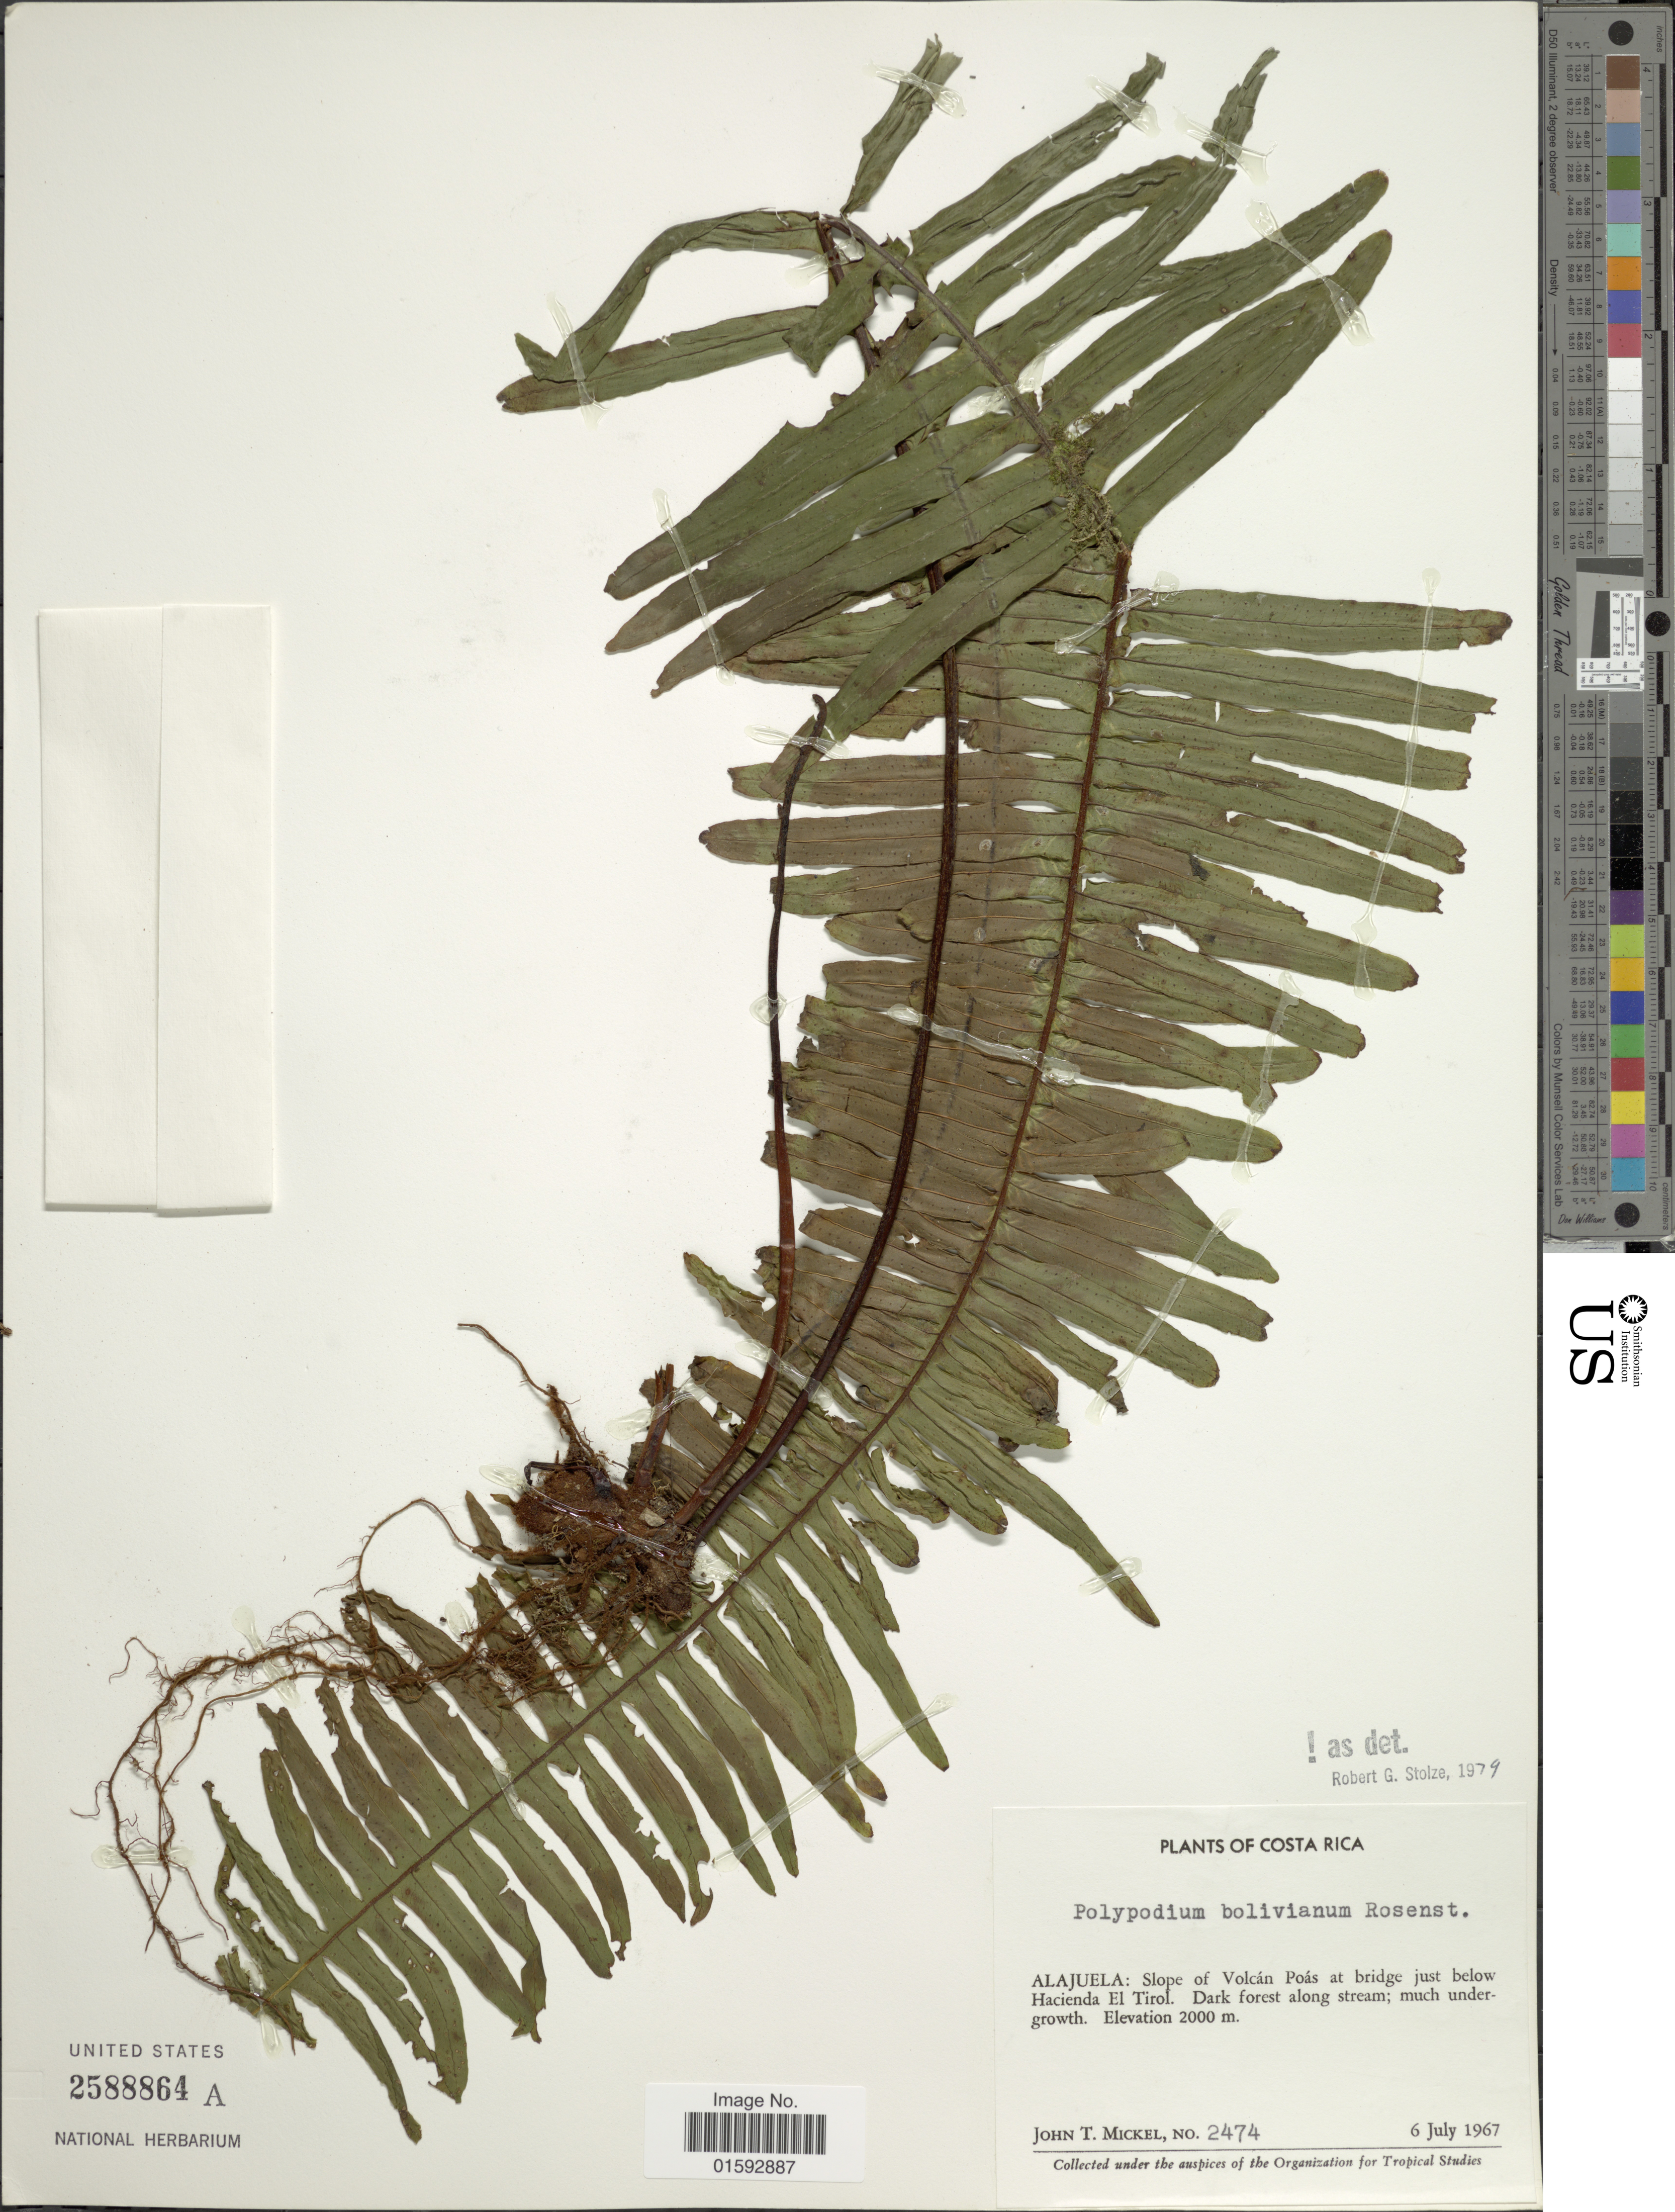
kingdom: Plantae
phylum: Tracheophyta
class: Polypodiopsida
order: Polypodiales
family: Polypodiaceae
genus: Pecluma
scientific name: Pecluma divaricata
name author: (E. Fourn.) Mickel & Beitel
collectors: J. T. Mickel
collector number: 2474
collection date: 1967-07-06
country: Costa Rica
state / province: Alajuela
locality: Slope of Volcan Poas at bridge just below Hacienda El Tirol. Dark forest along stream; much under growth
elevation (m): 2000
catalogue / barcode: US 2588864A